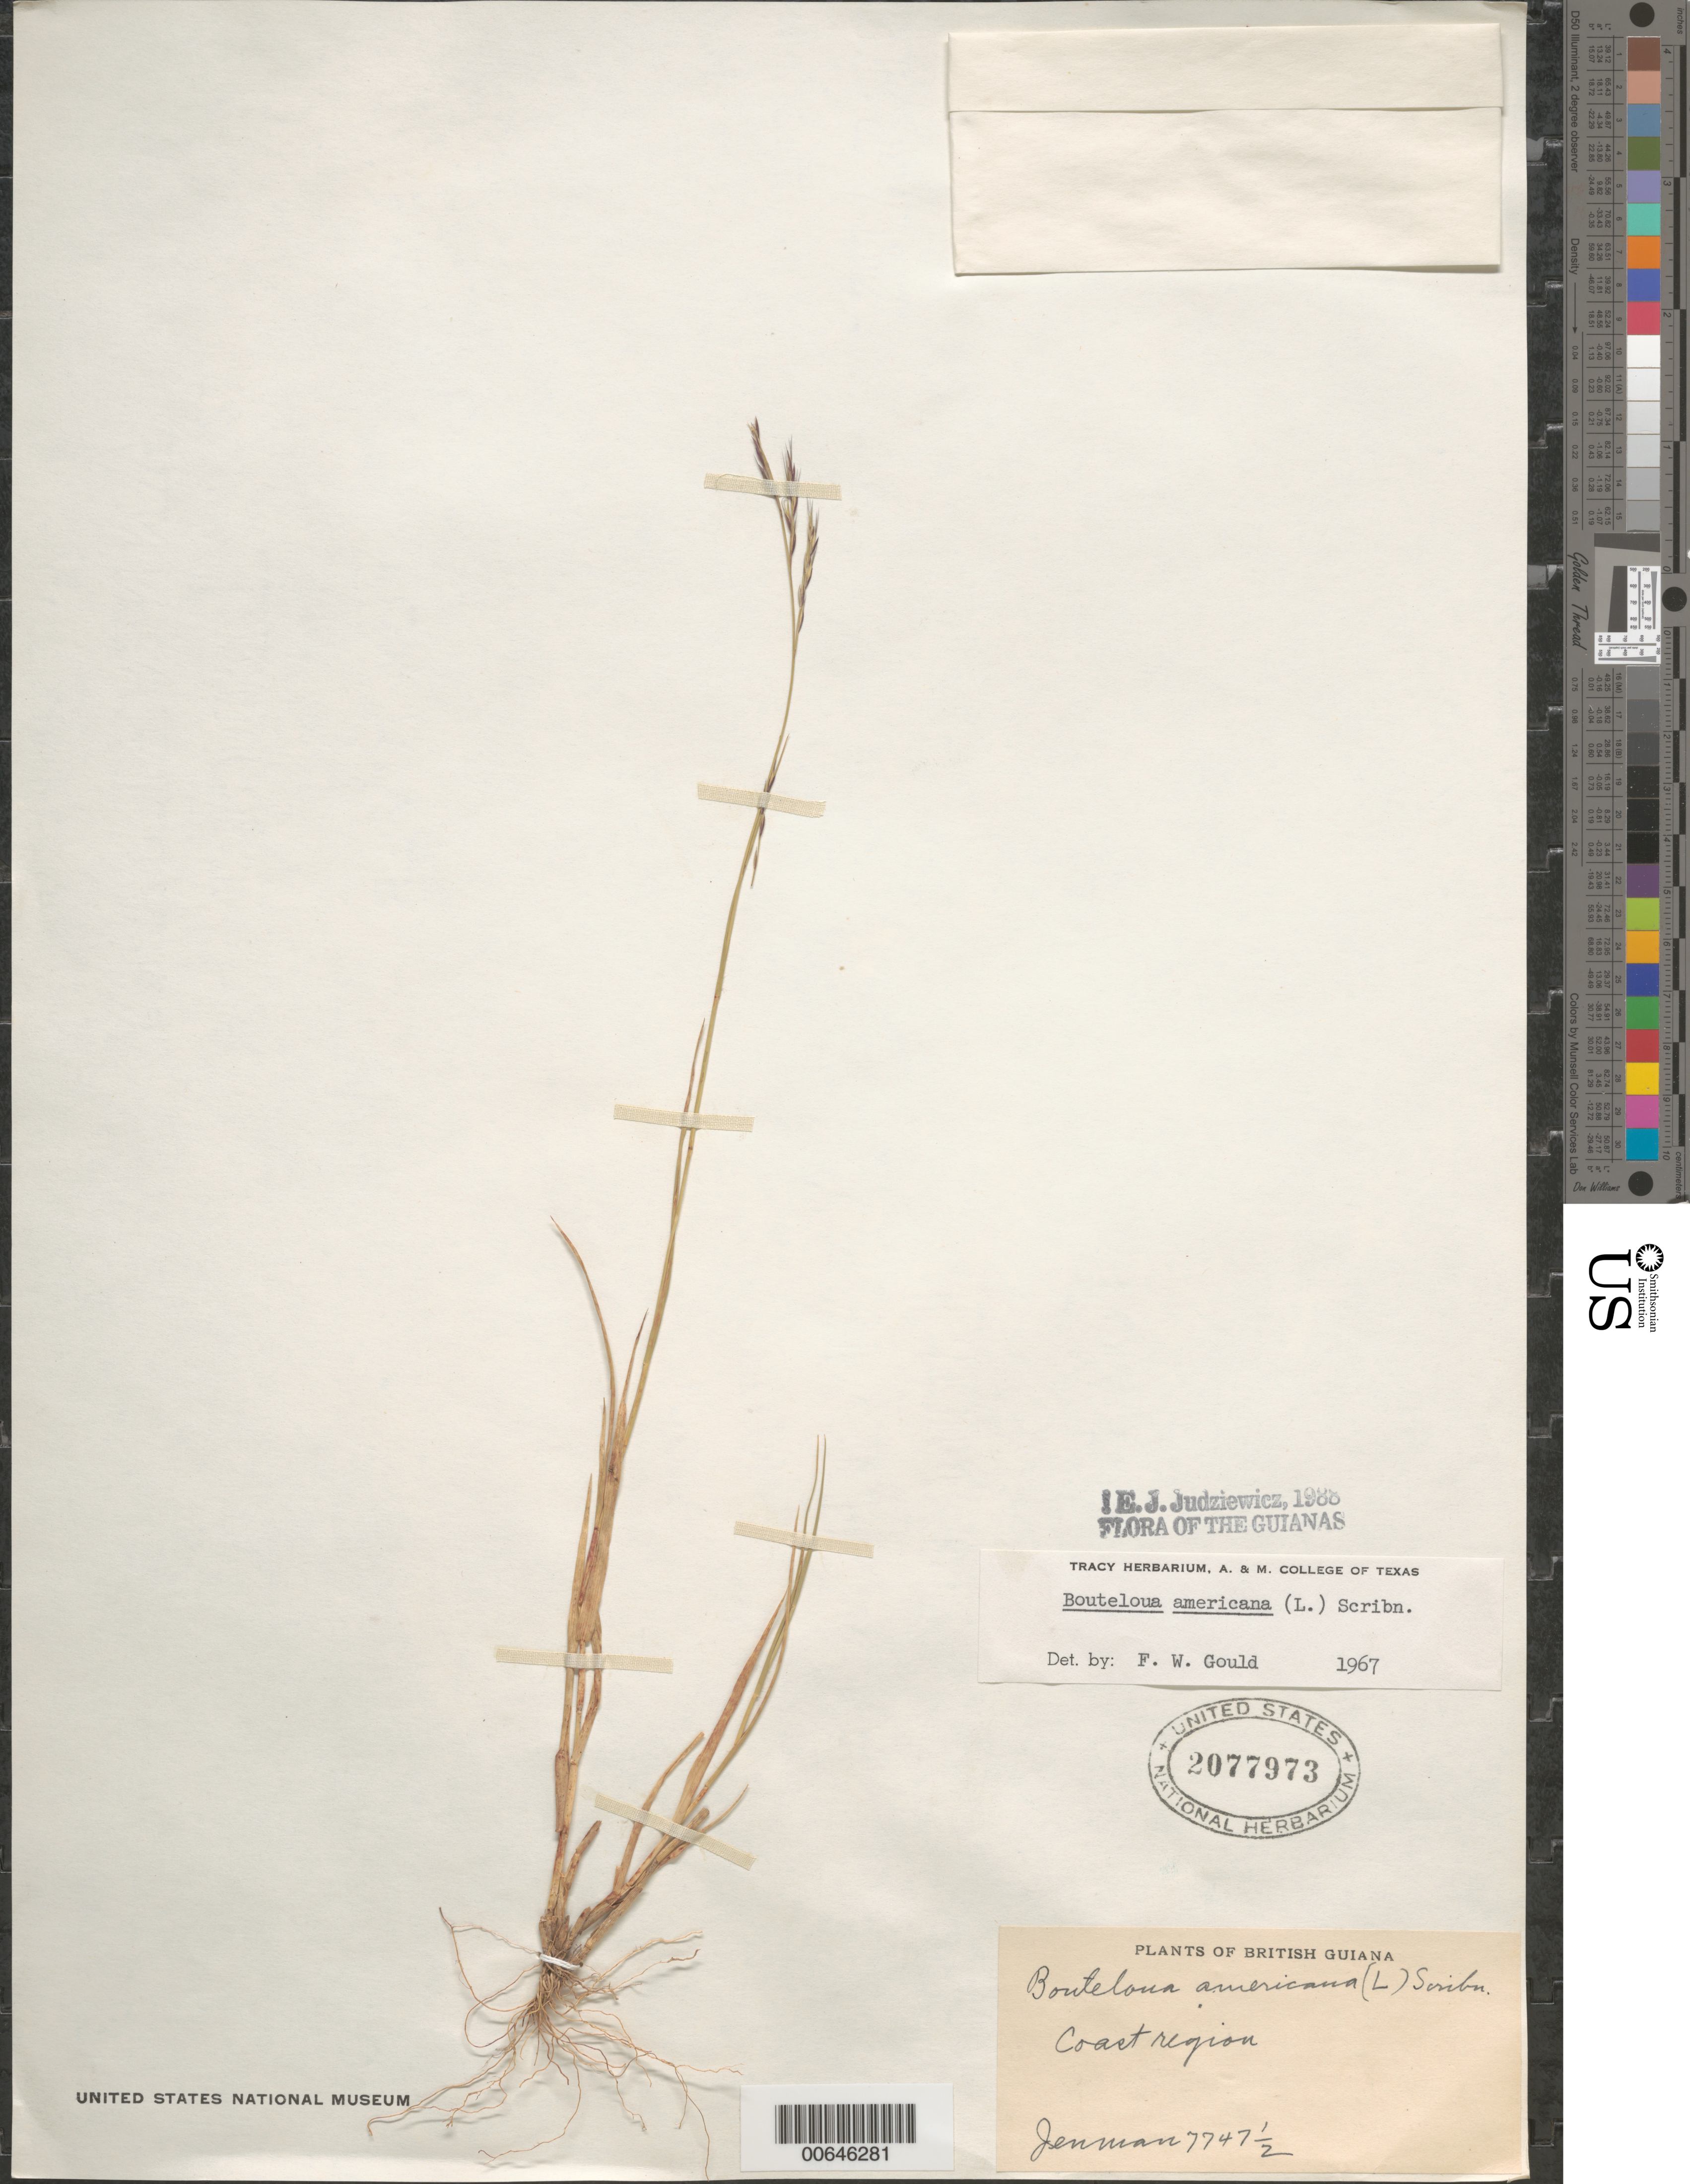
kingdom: Plantae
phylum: Tracheophyta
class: Liliopsida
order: Poales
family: Poaceae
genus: Bouteloua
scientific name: Bouteloua americana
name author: (L.) Scribn.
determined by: Gould, F. W.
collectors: G. S. Jenman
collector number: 7747 ½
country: Guyana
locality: Coast Region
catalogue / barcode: US 2077973